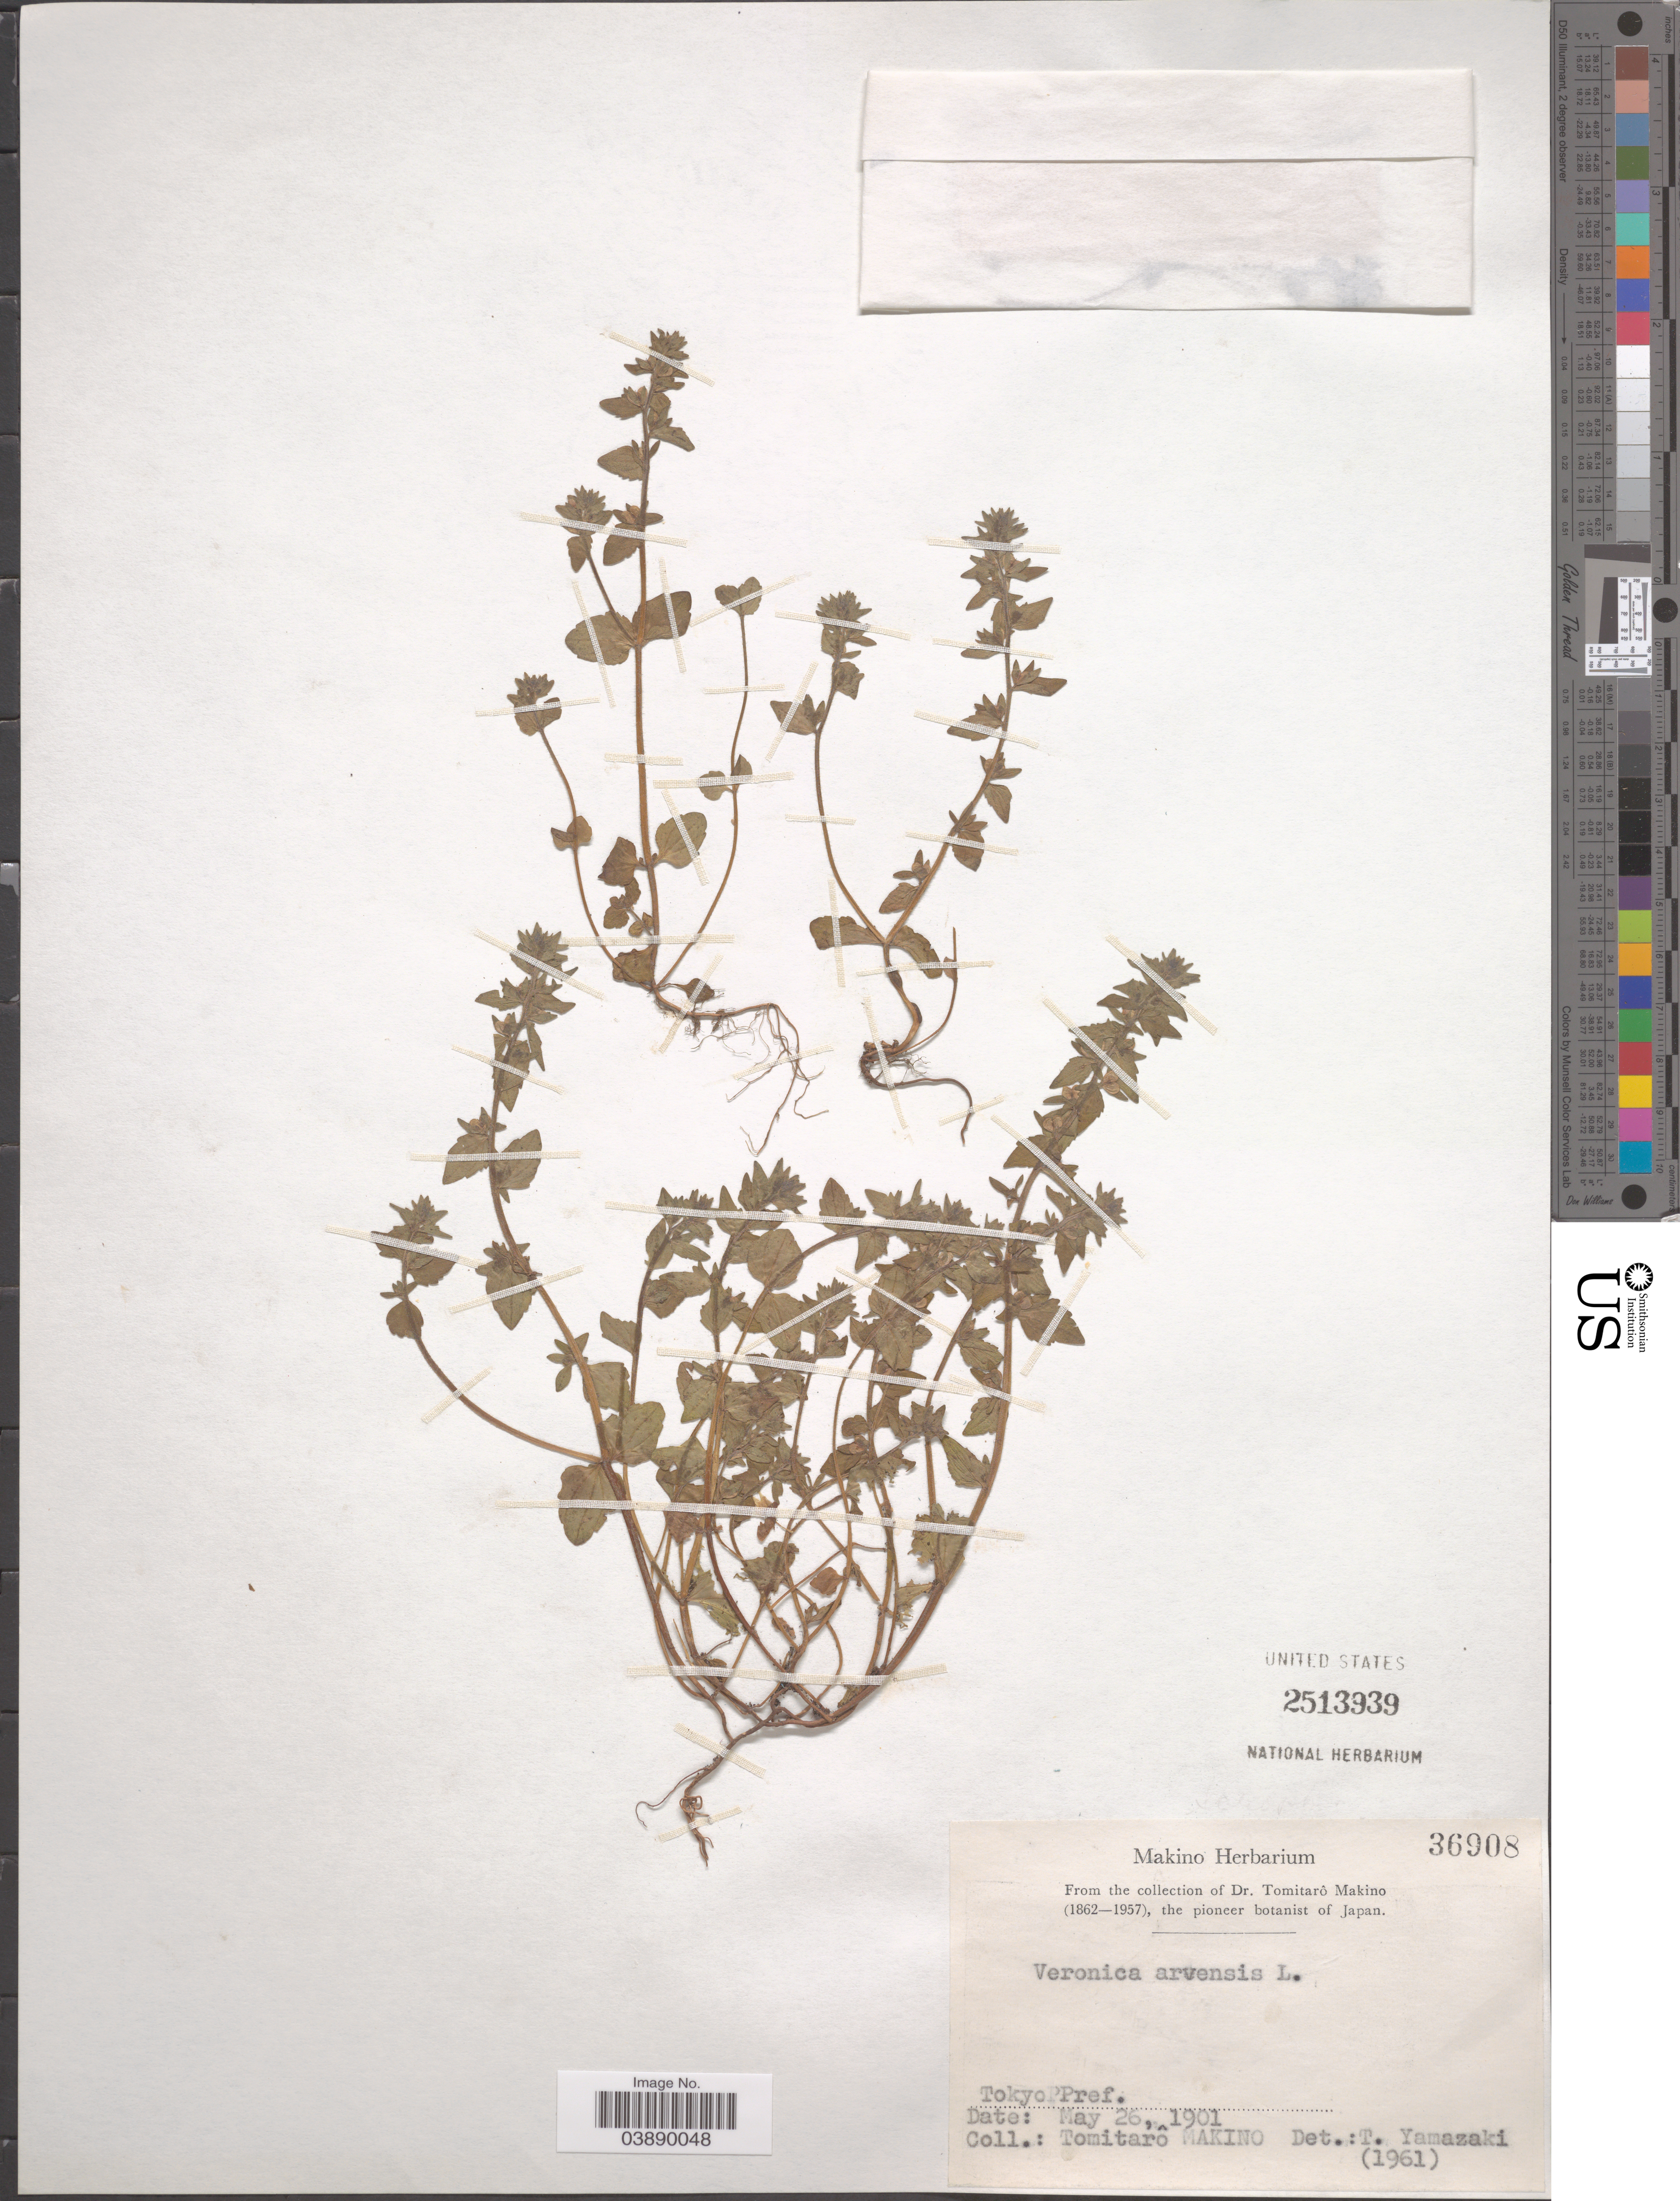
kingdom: Plantae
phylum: Tracheophyta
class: Magnoliopsida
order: Lamiales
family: Plantaginaceae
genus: Veronica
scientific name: Veronica arvensis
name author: L.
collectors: T. Makino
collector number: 36908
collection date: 1901-05-26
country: Japan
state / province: Tokyo, Federal City of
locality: Tokyo Pref.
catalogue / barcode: US 2513939